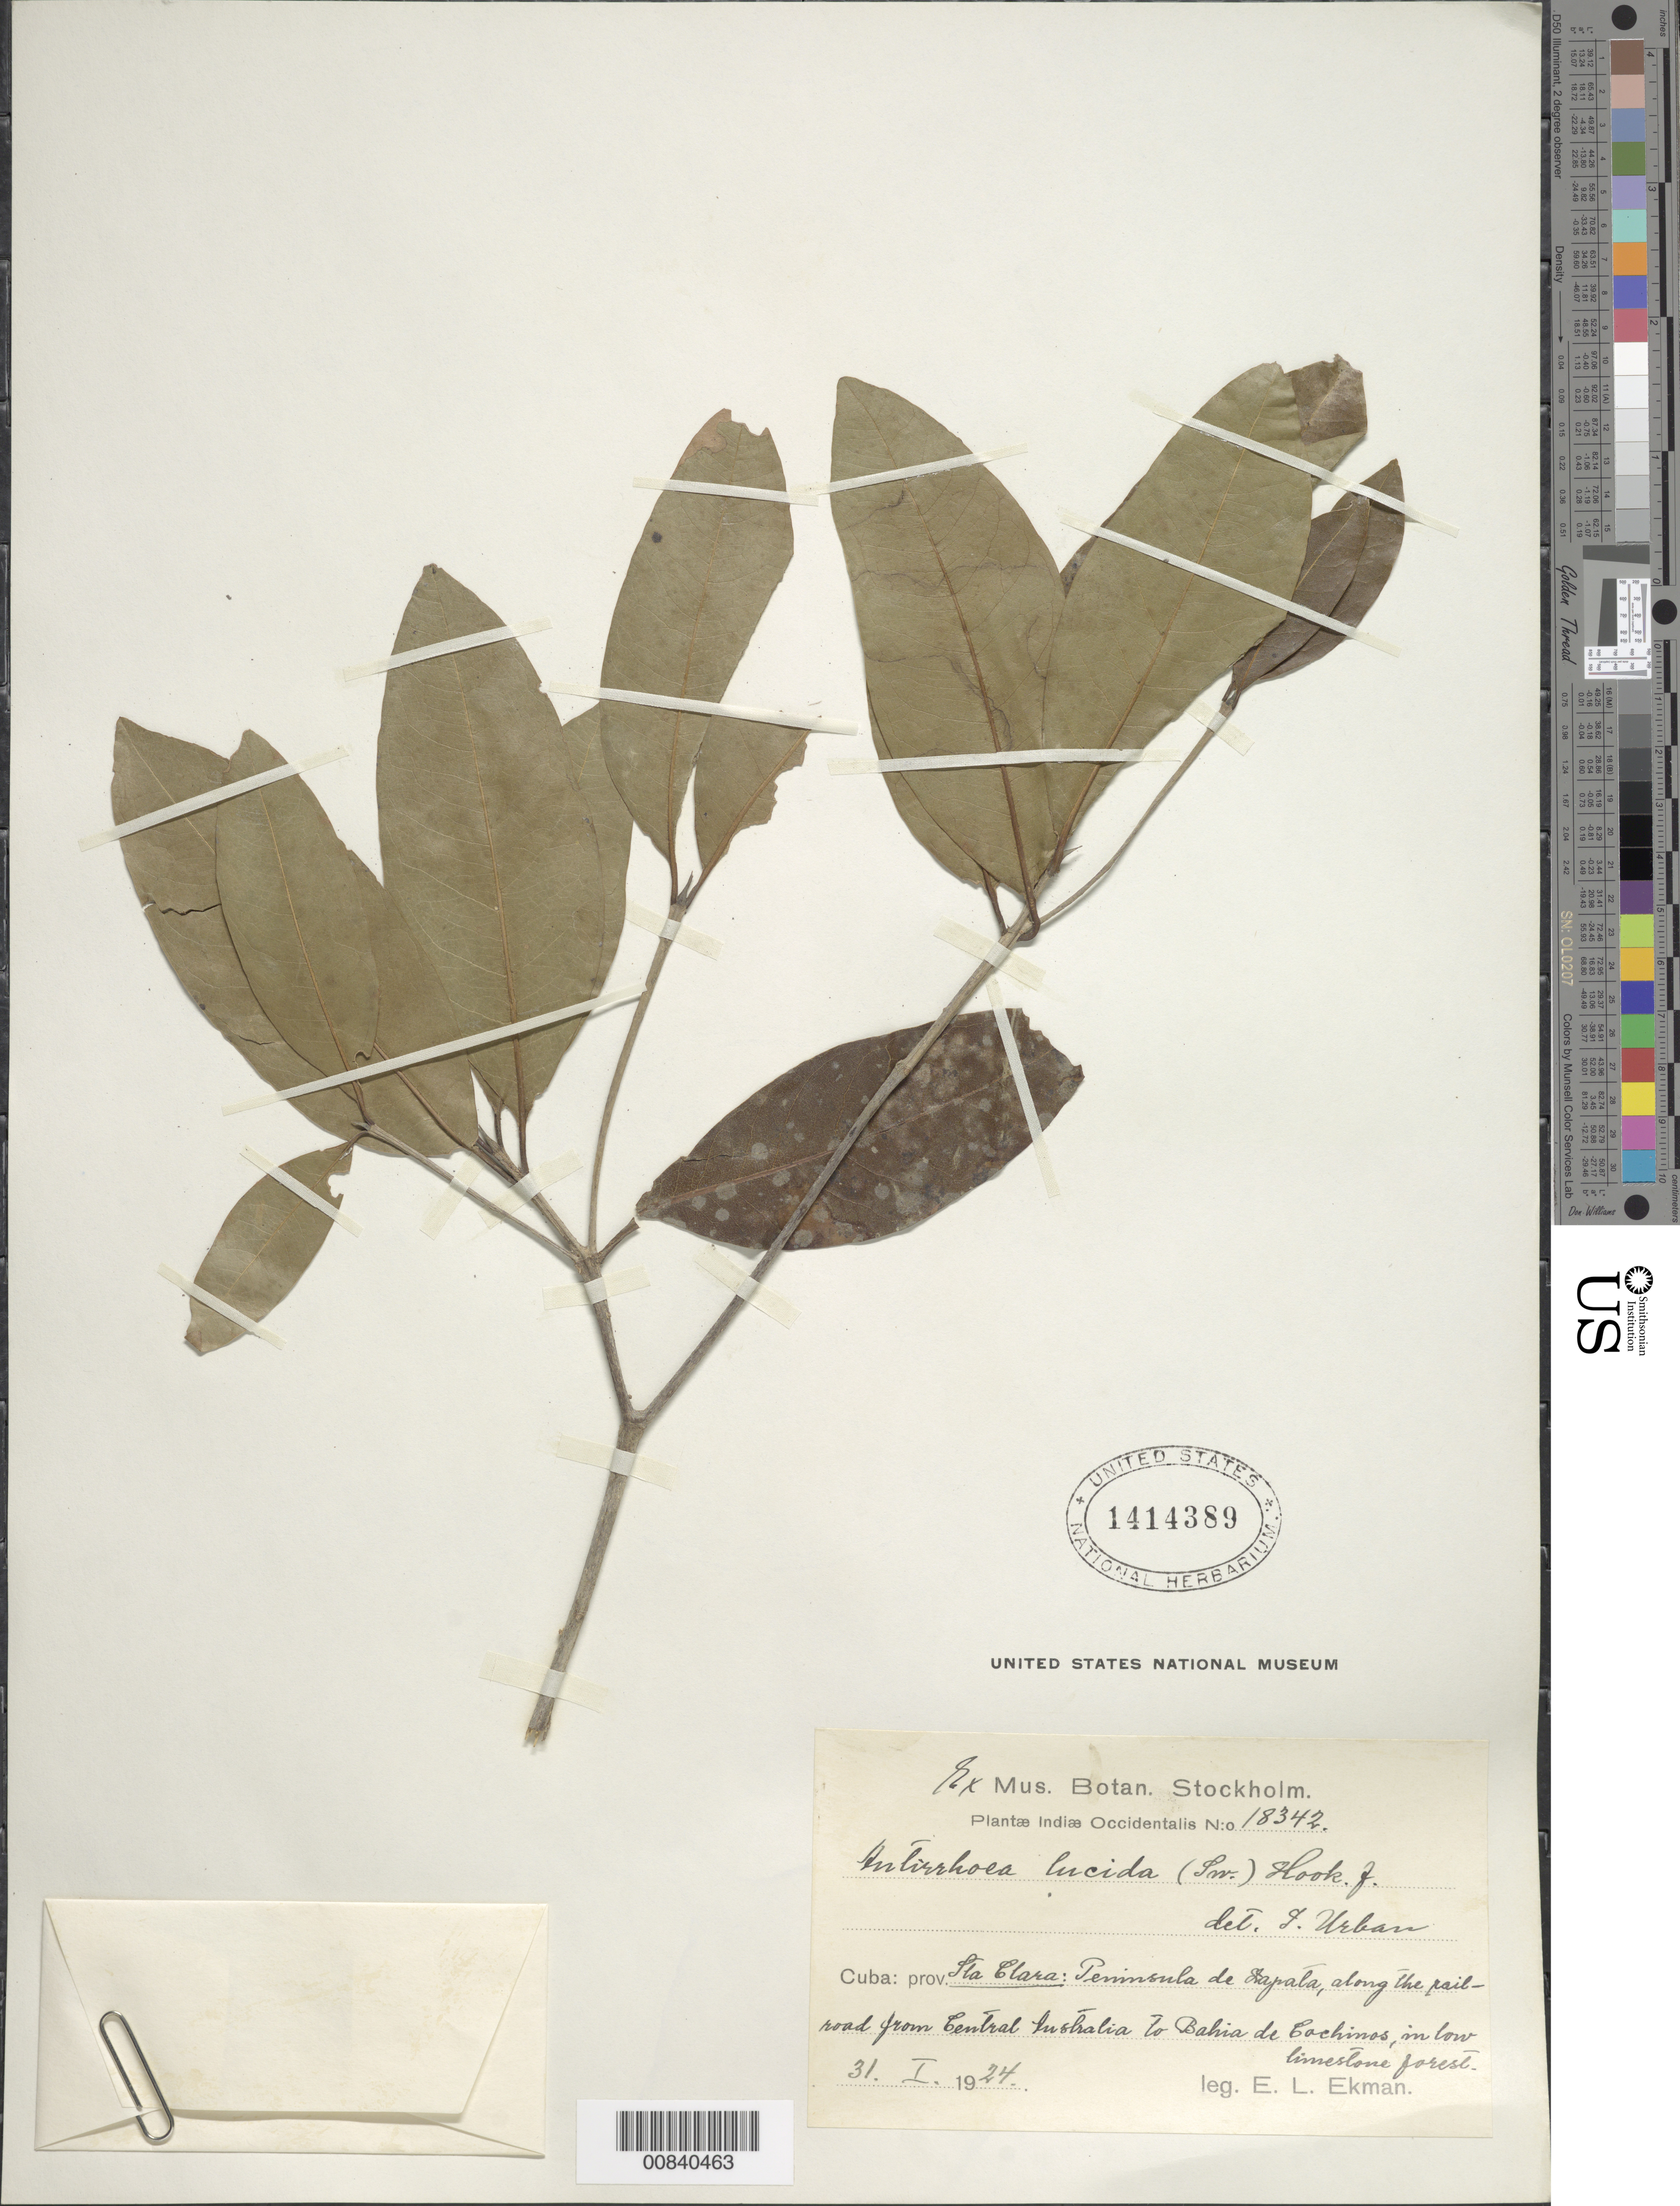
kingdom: Plantae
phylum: Tracheophyta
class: Magnoliopsida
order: Gentianales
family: Rubiaceae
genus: Stenostomum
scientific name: Stenostomum lucidum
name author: (Sw.) C.F. Gaertn.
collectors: E. L. Ekman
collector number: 18342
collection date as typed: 31 Jan 1924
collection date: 1924-01-31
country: Cuba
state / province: Las Villas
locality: Peninsula de Zapata (sp?), along the railroad from Central Instralia (sp?) to Bahia de Cochinos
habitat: Low limestone forest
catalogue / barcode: US 1414389